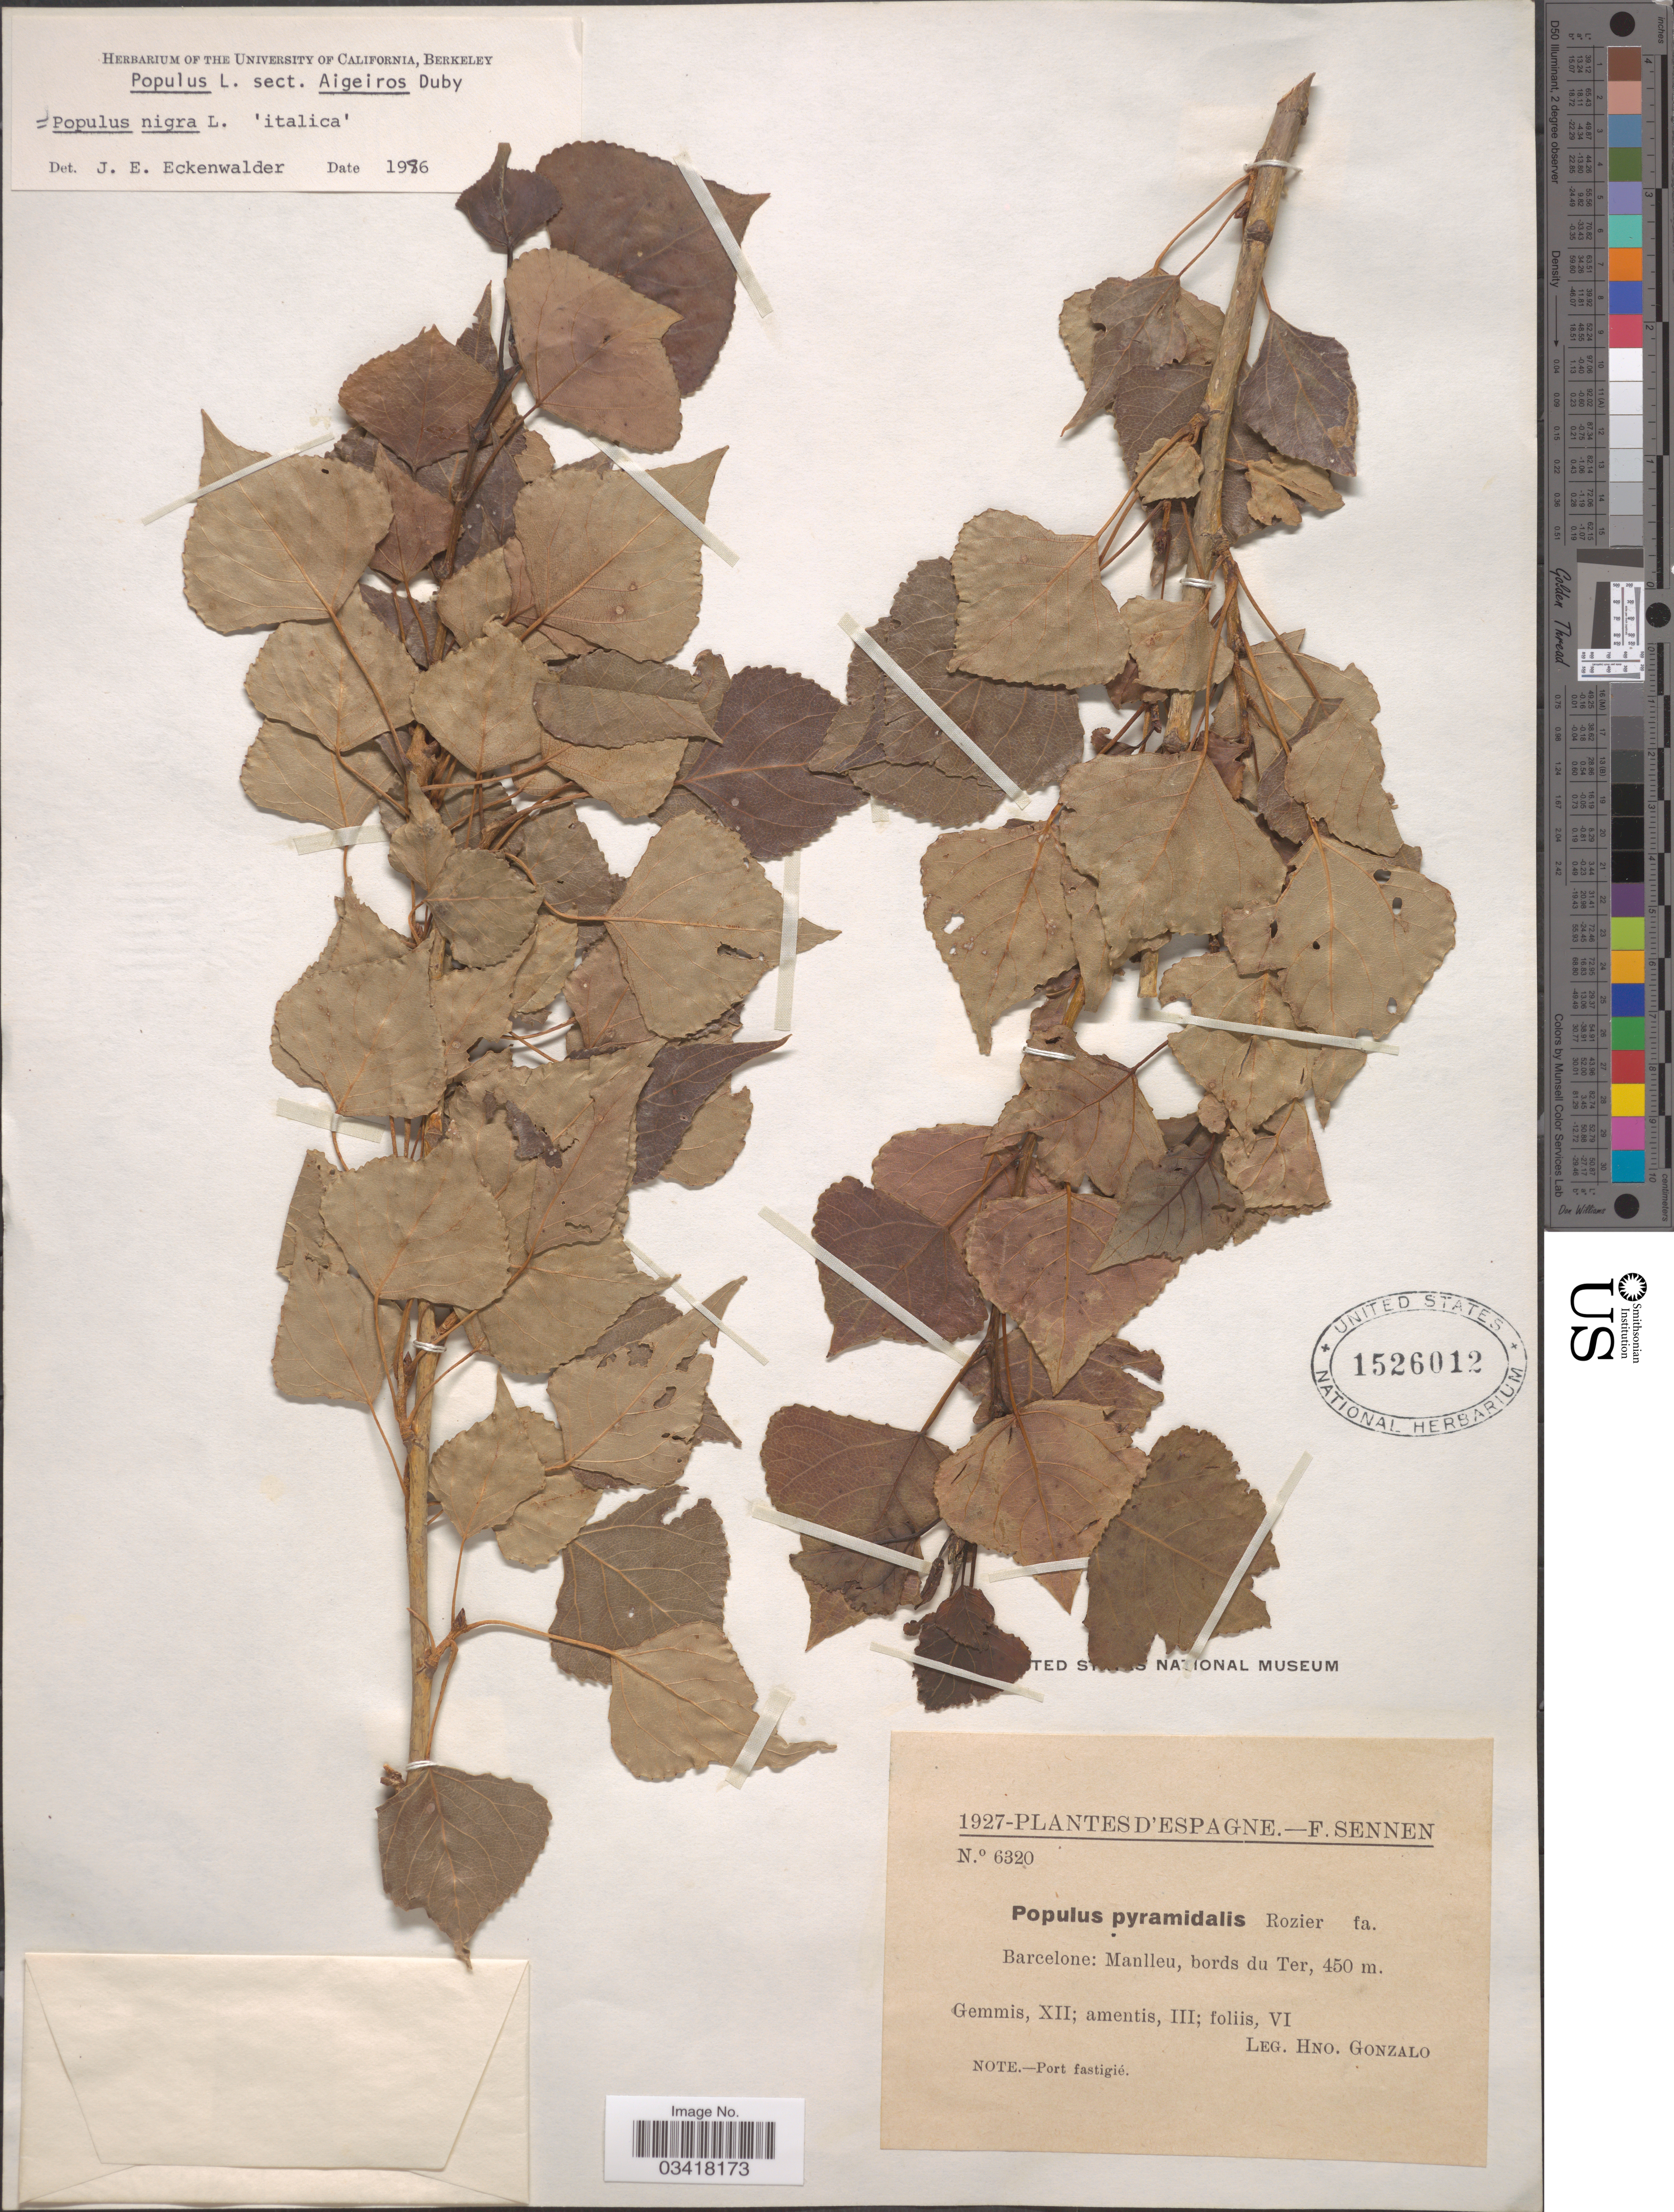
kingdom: Plantae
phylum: Tracheophyta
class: Magnoliopsida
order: Malpighiales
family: Salicaceae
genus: Populus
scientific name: Populus nigra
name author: L.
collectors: H. Gonzalo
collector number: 6320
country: Spain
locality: Espagne. Barcelone: Manlleu, bords du Ter.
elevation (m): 450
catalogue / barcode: US 1526012